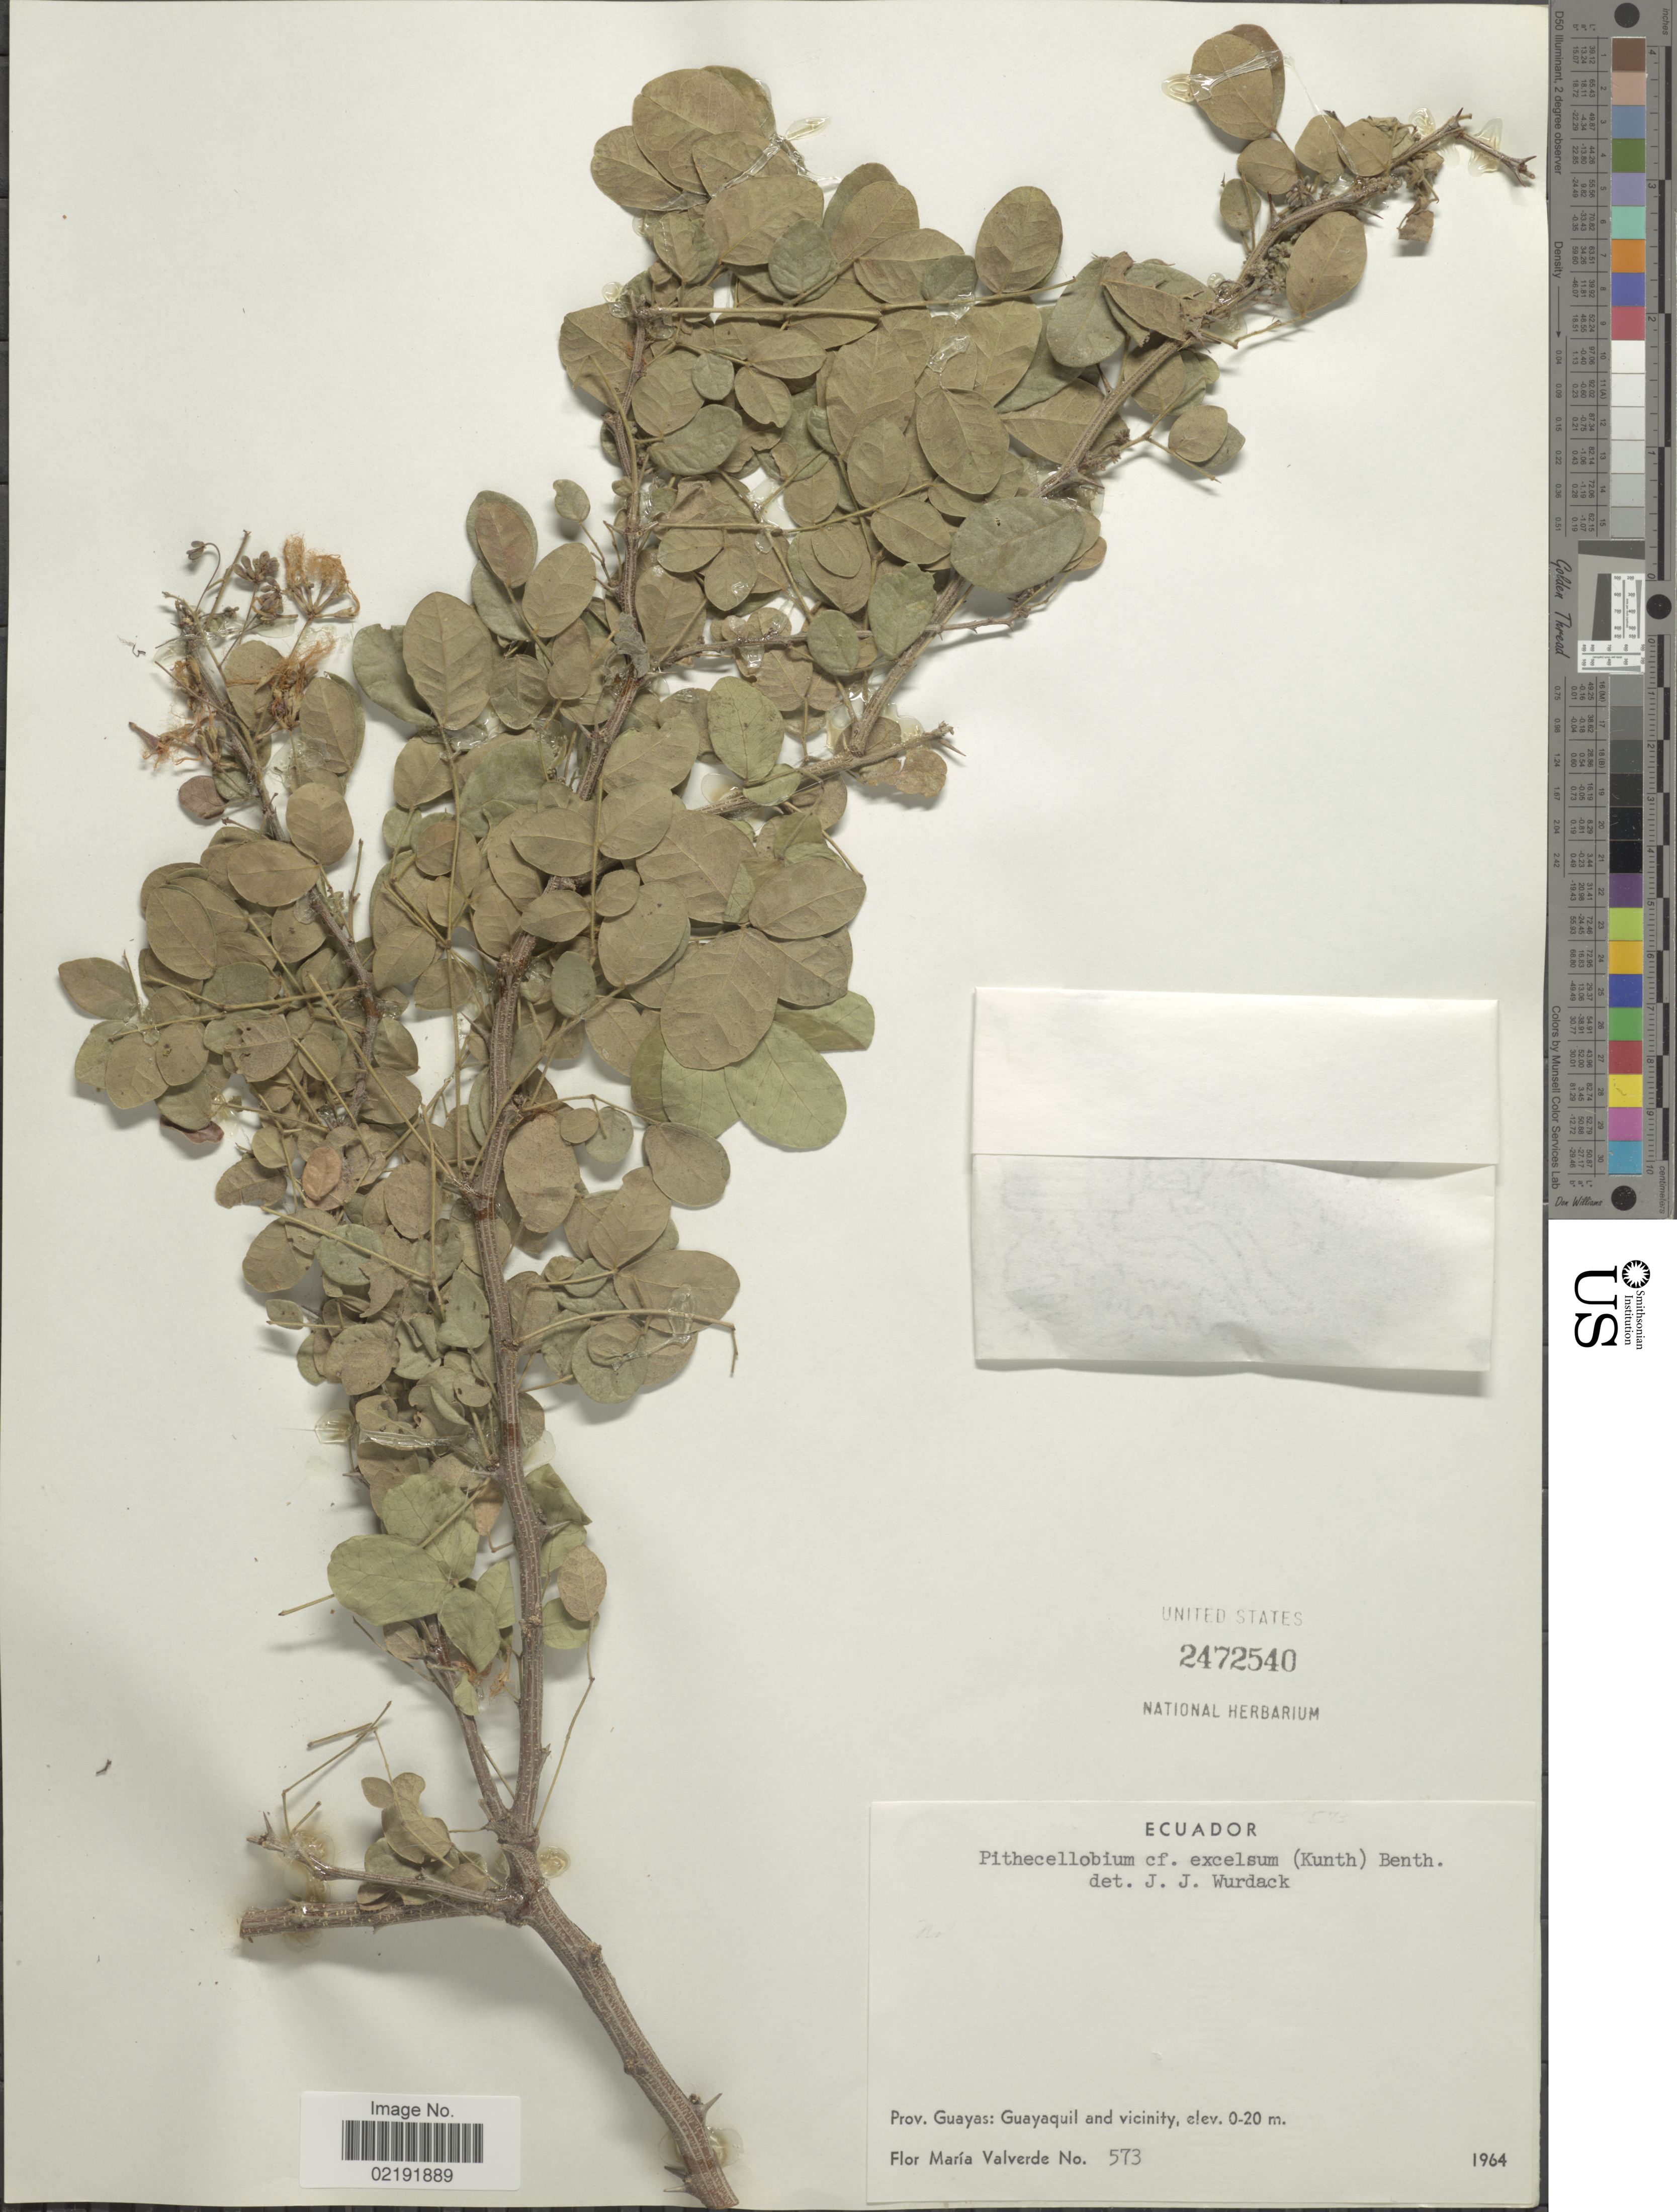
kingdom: Plantae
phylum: Tracheophyta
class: Magnoliopsida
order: Fabales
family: Fabaceae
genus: Pithecellobium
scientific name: Pithecellobium excelsum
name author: (Kunth) Mart.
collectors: F. M. Valverde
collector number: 573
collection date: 1964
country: Ecuador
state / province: Guayas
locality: Prov. Guayas: Guayaquil and vicinity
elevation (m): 0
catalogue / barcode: US 2472540